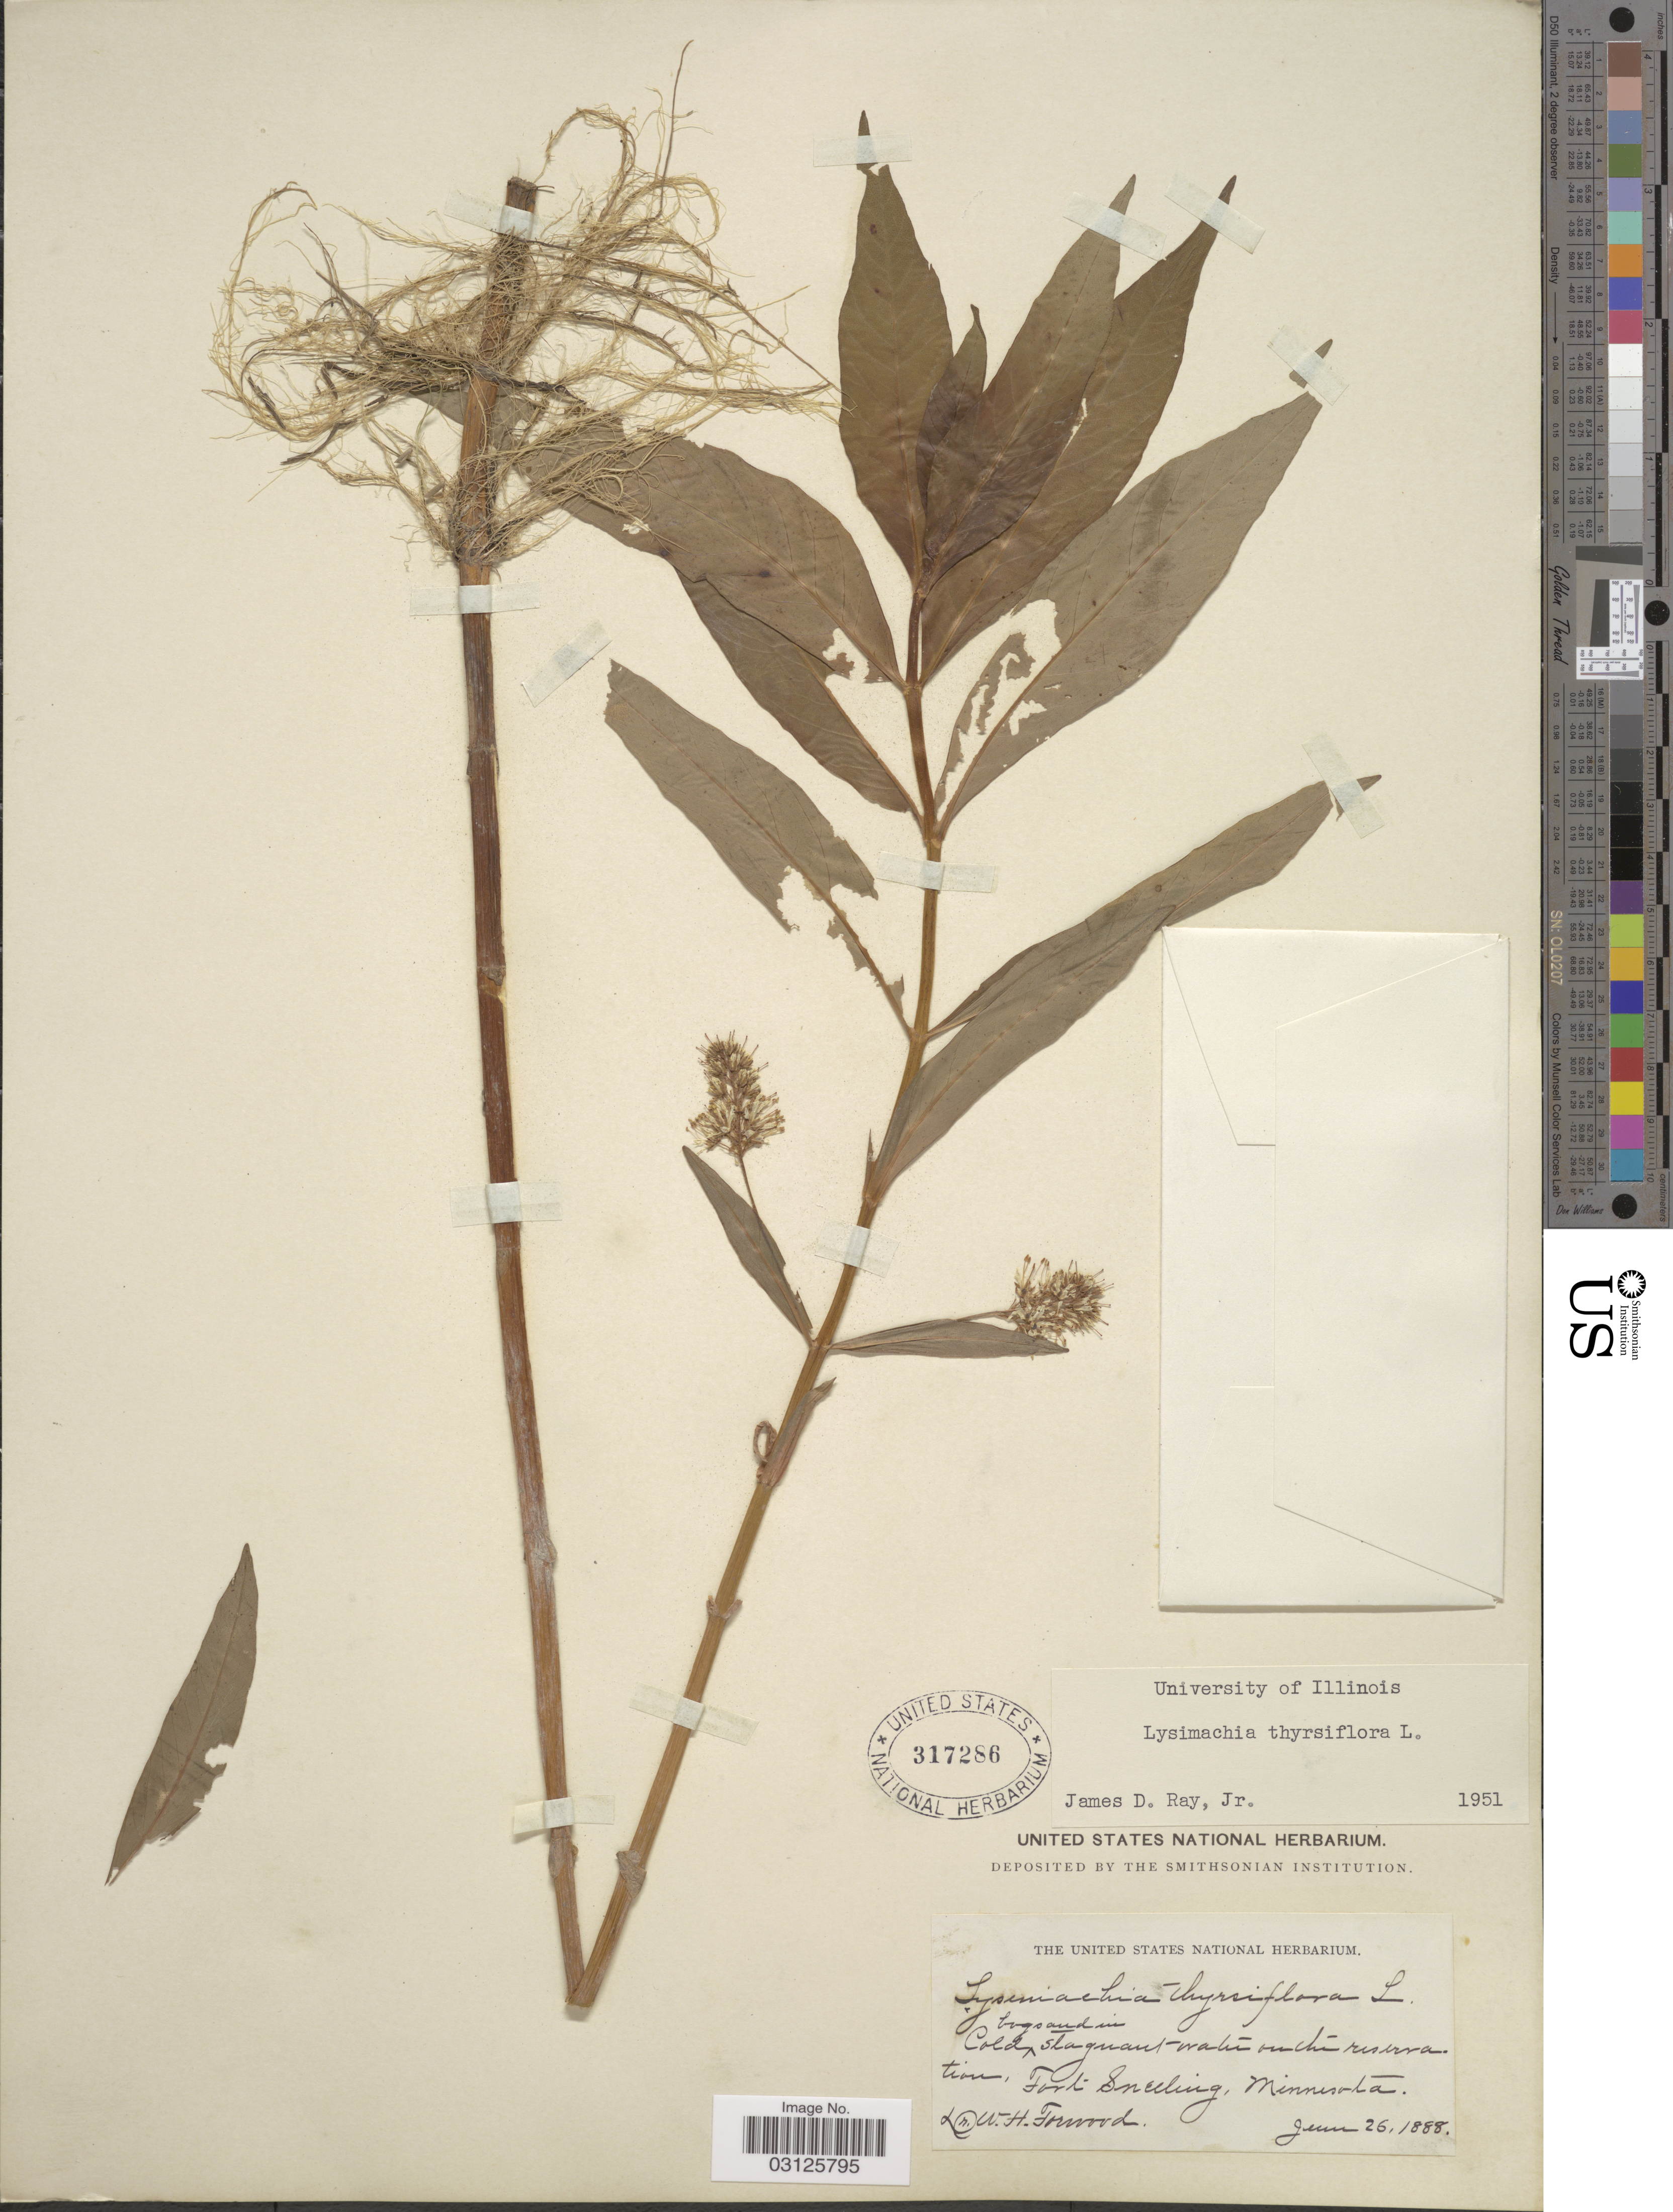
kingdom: Plantae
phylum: Tracheophyta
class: Magnoliopsida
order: Ericales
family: Primulaceae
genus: Lysimachia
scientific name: Lysimachia thyrsiflora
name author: L.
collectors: W. Forwood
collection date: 1888-06-26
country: United States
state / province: Minnesota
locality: Fort Snelling.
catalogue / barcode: US 317286